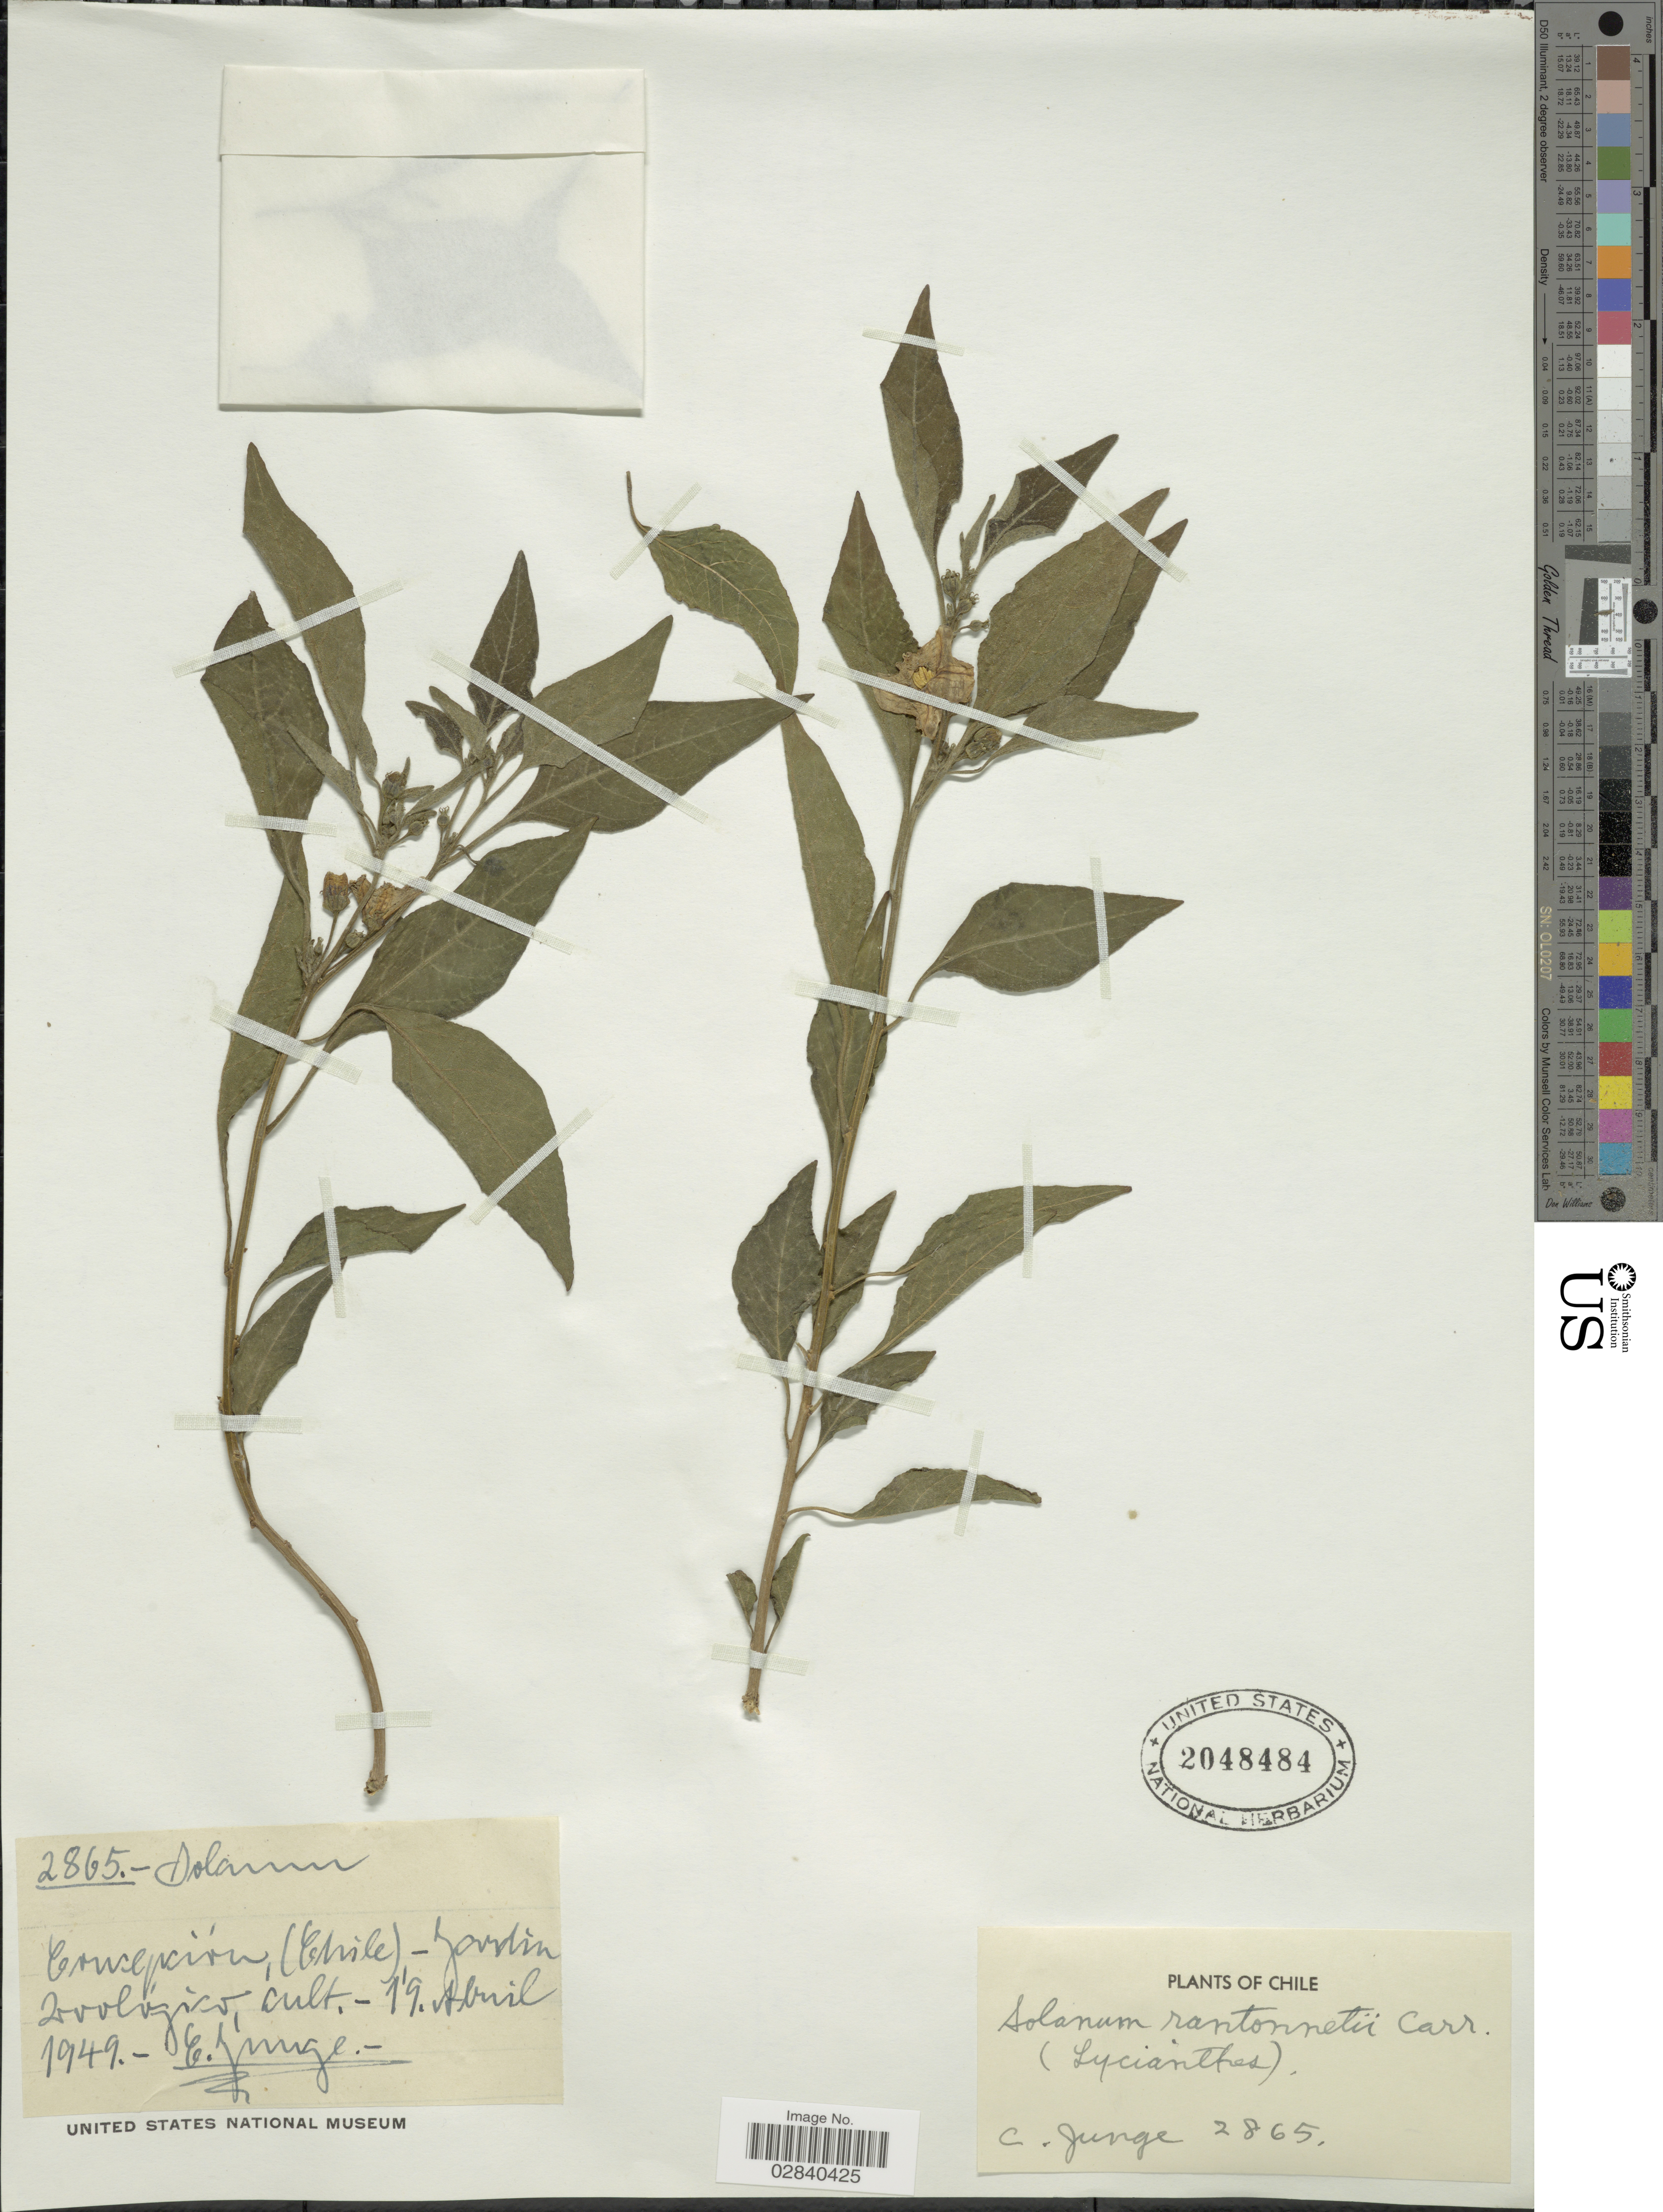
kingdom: Plantae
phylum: Tracheophyta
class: Magnoliopsida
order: Solanales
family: Solanaceae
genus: Lycianthes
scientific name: Lycianthes rantonnetii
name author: (Lesc.) Bitter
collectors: C. Junge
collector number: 2865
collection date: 1949-04-19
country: Chile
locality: Concepción, (Chile), Jardin Zoológico, cult.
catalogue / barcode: US 2048484